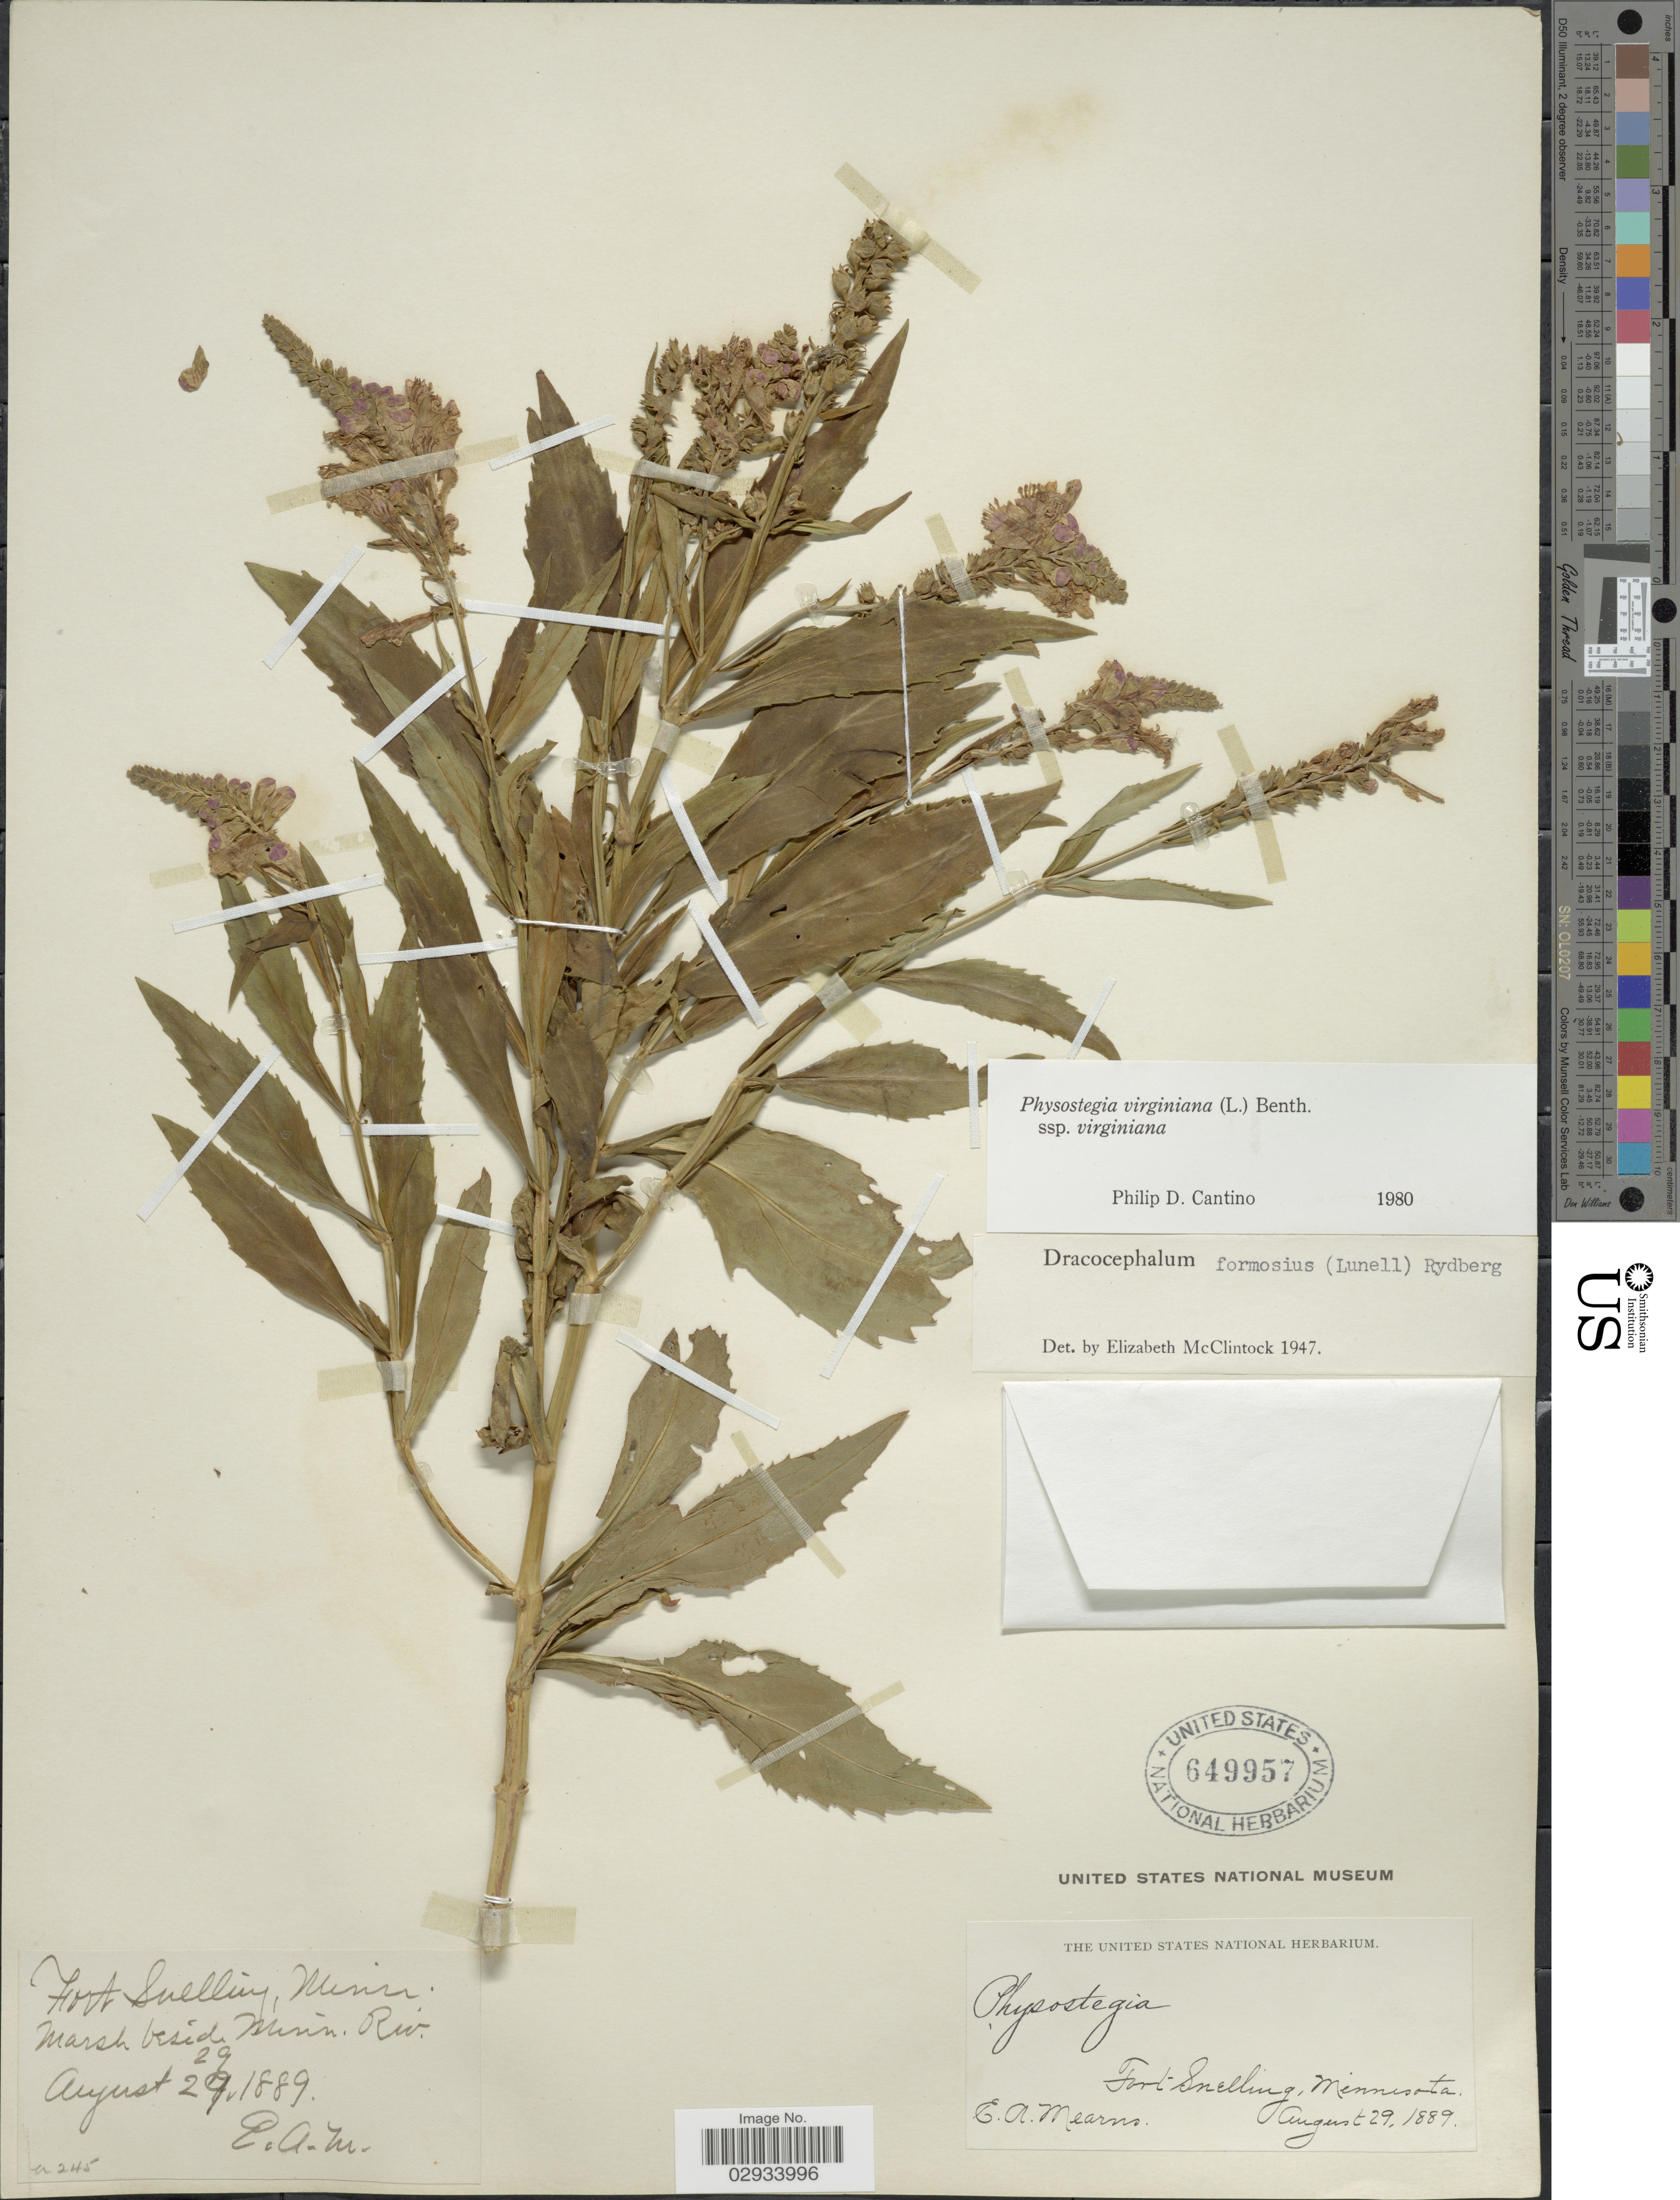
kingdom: Plantae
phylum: Tracheophyta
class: Magnoliopsida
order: Lamiales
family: Lamiaceae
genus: Physostegia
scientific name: Physostegia virginiana subsp. virginiana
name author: (L.) Benth.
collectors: E. A. Mearns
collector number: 245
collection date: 1889-08-29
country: United States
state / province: Minnesota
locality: Fort Snelling, marsh beside Minn. Riv.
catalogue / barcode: US 649957